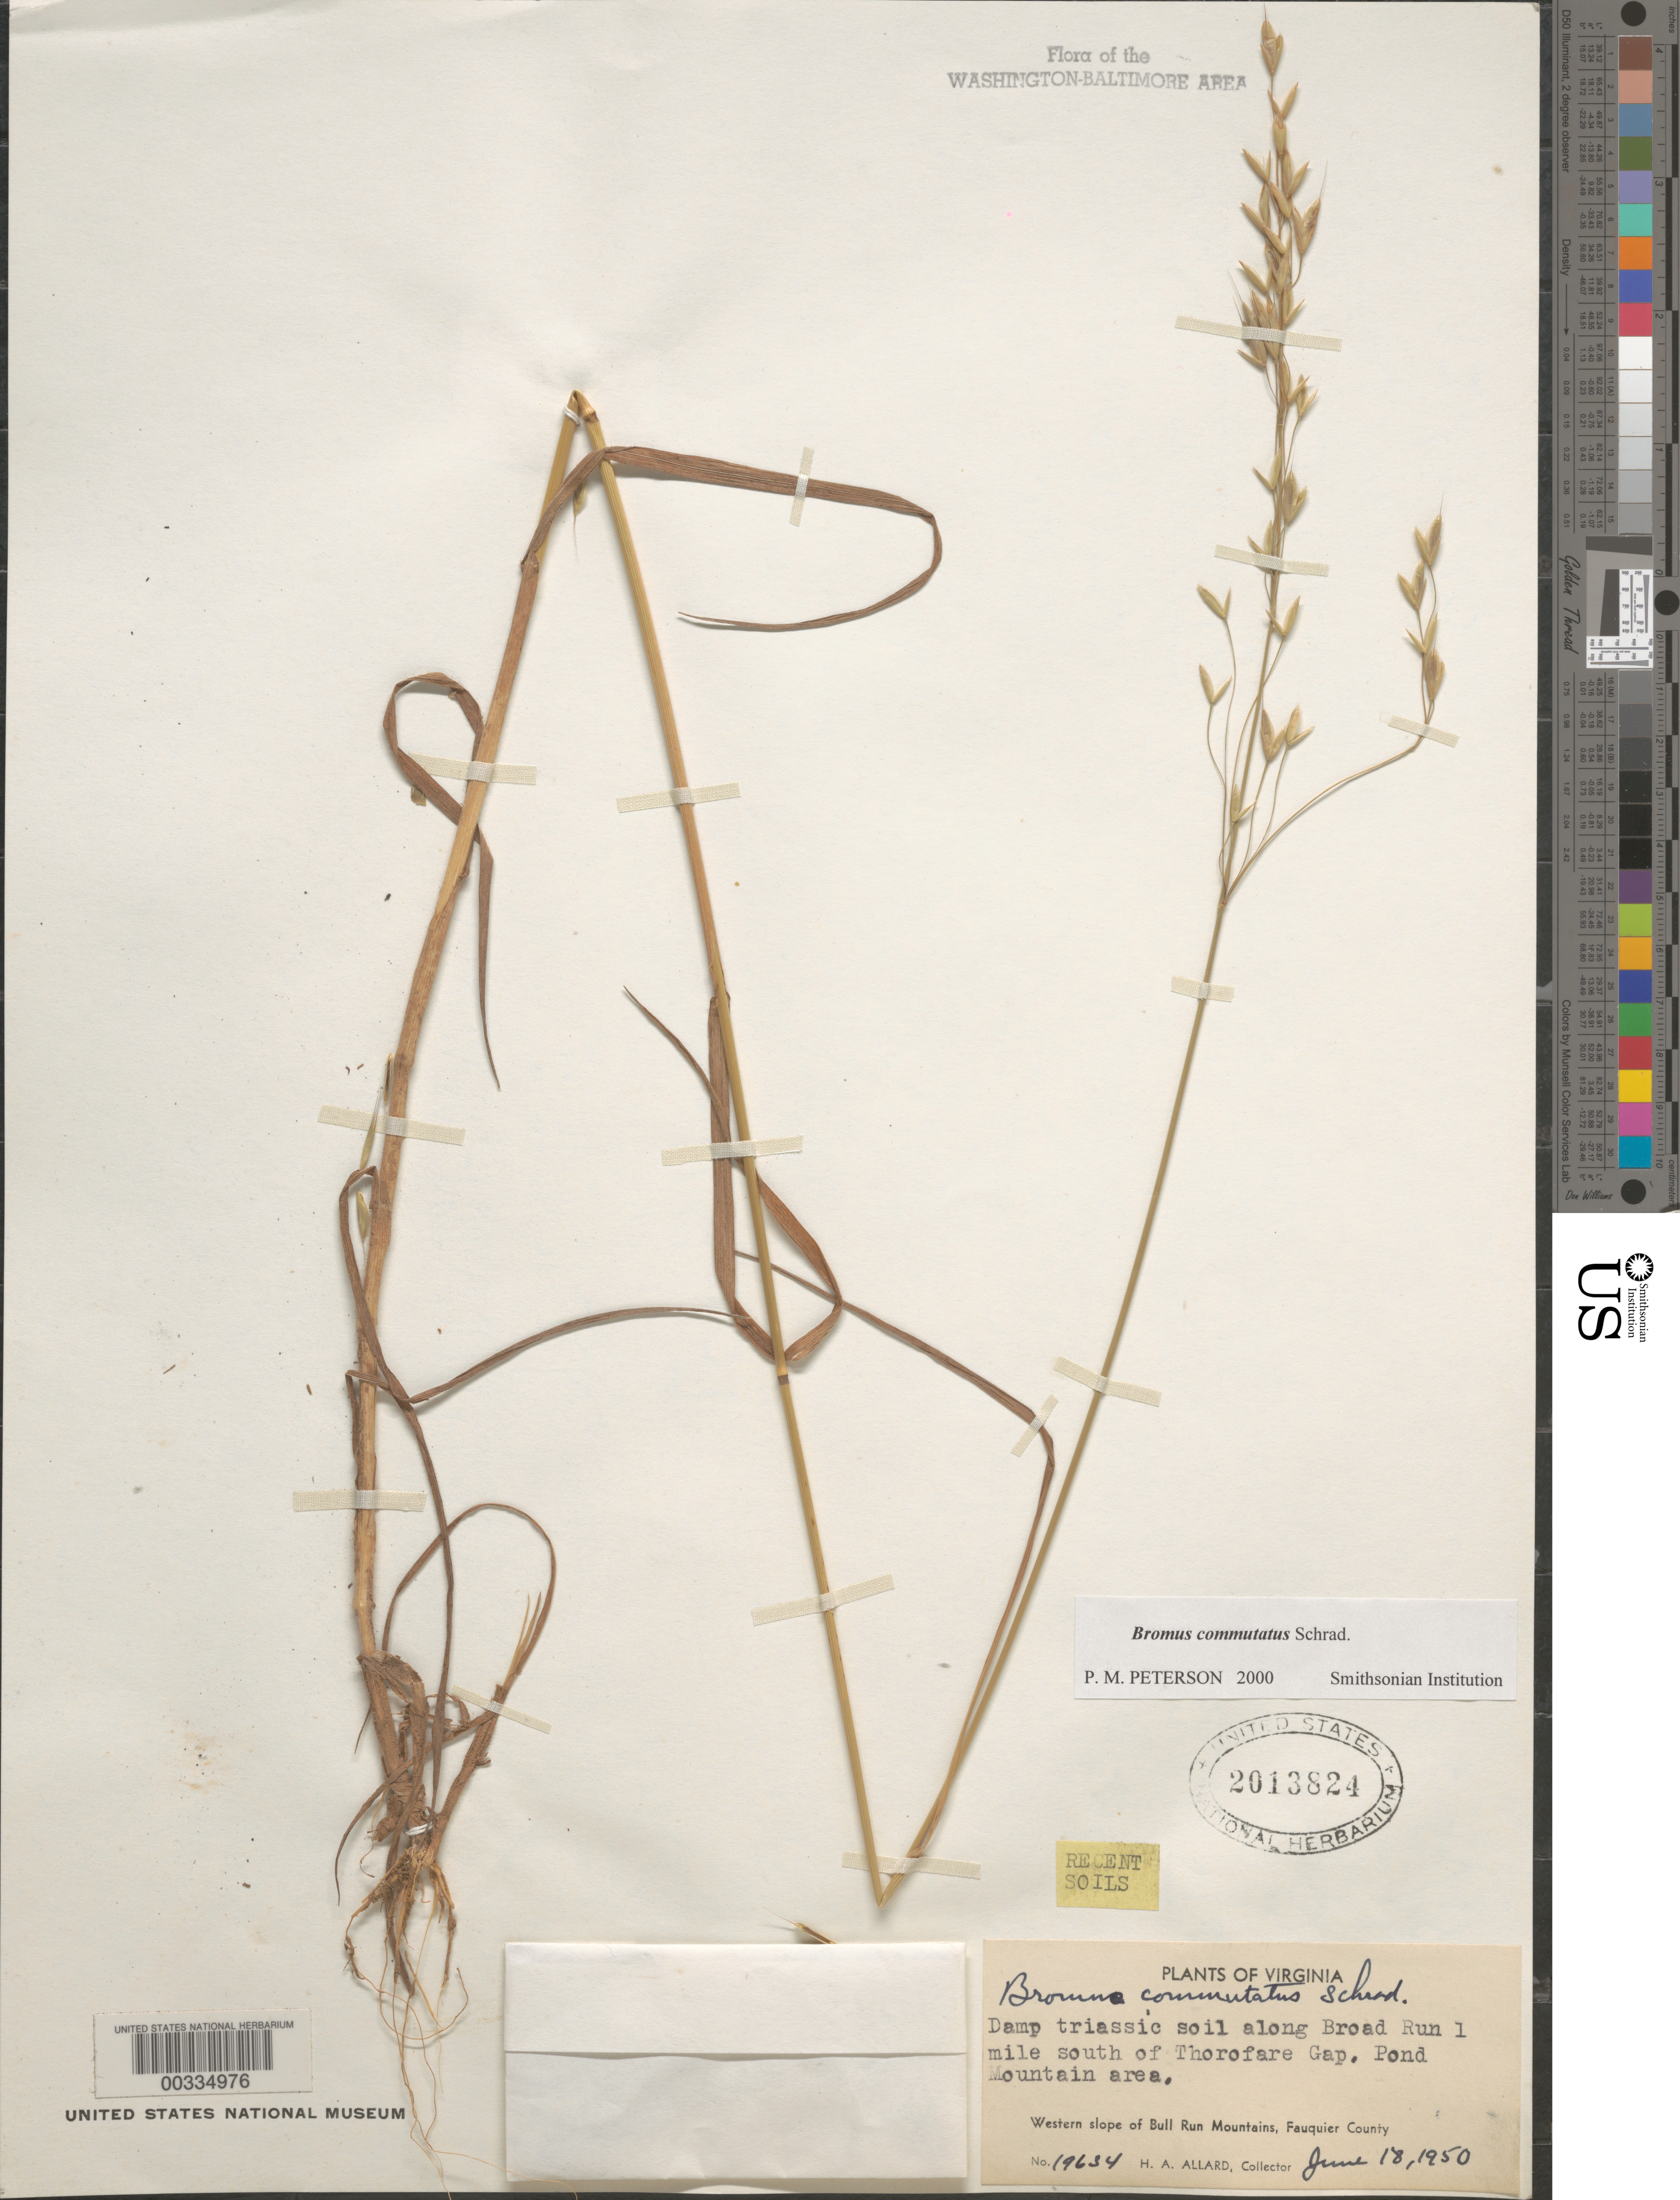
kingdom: Plantae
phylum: Tracheophyta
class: Liliopsida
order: Poales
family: Poaceae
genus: Bromus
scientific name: Bromus commutatus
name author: Schrad.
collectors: H. A. Allard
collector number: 19634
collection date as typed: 18 Jun 1950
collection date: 1950-06-18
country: United States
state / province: Virginia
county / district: Fauquier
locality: Broad Run, south of Thorofare Gap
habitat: Damp triassic soil along run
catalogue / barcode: US 2013824